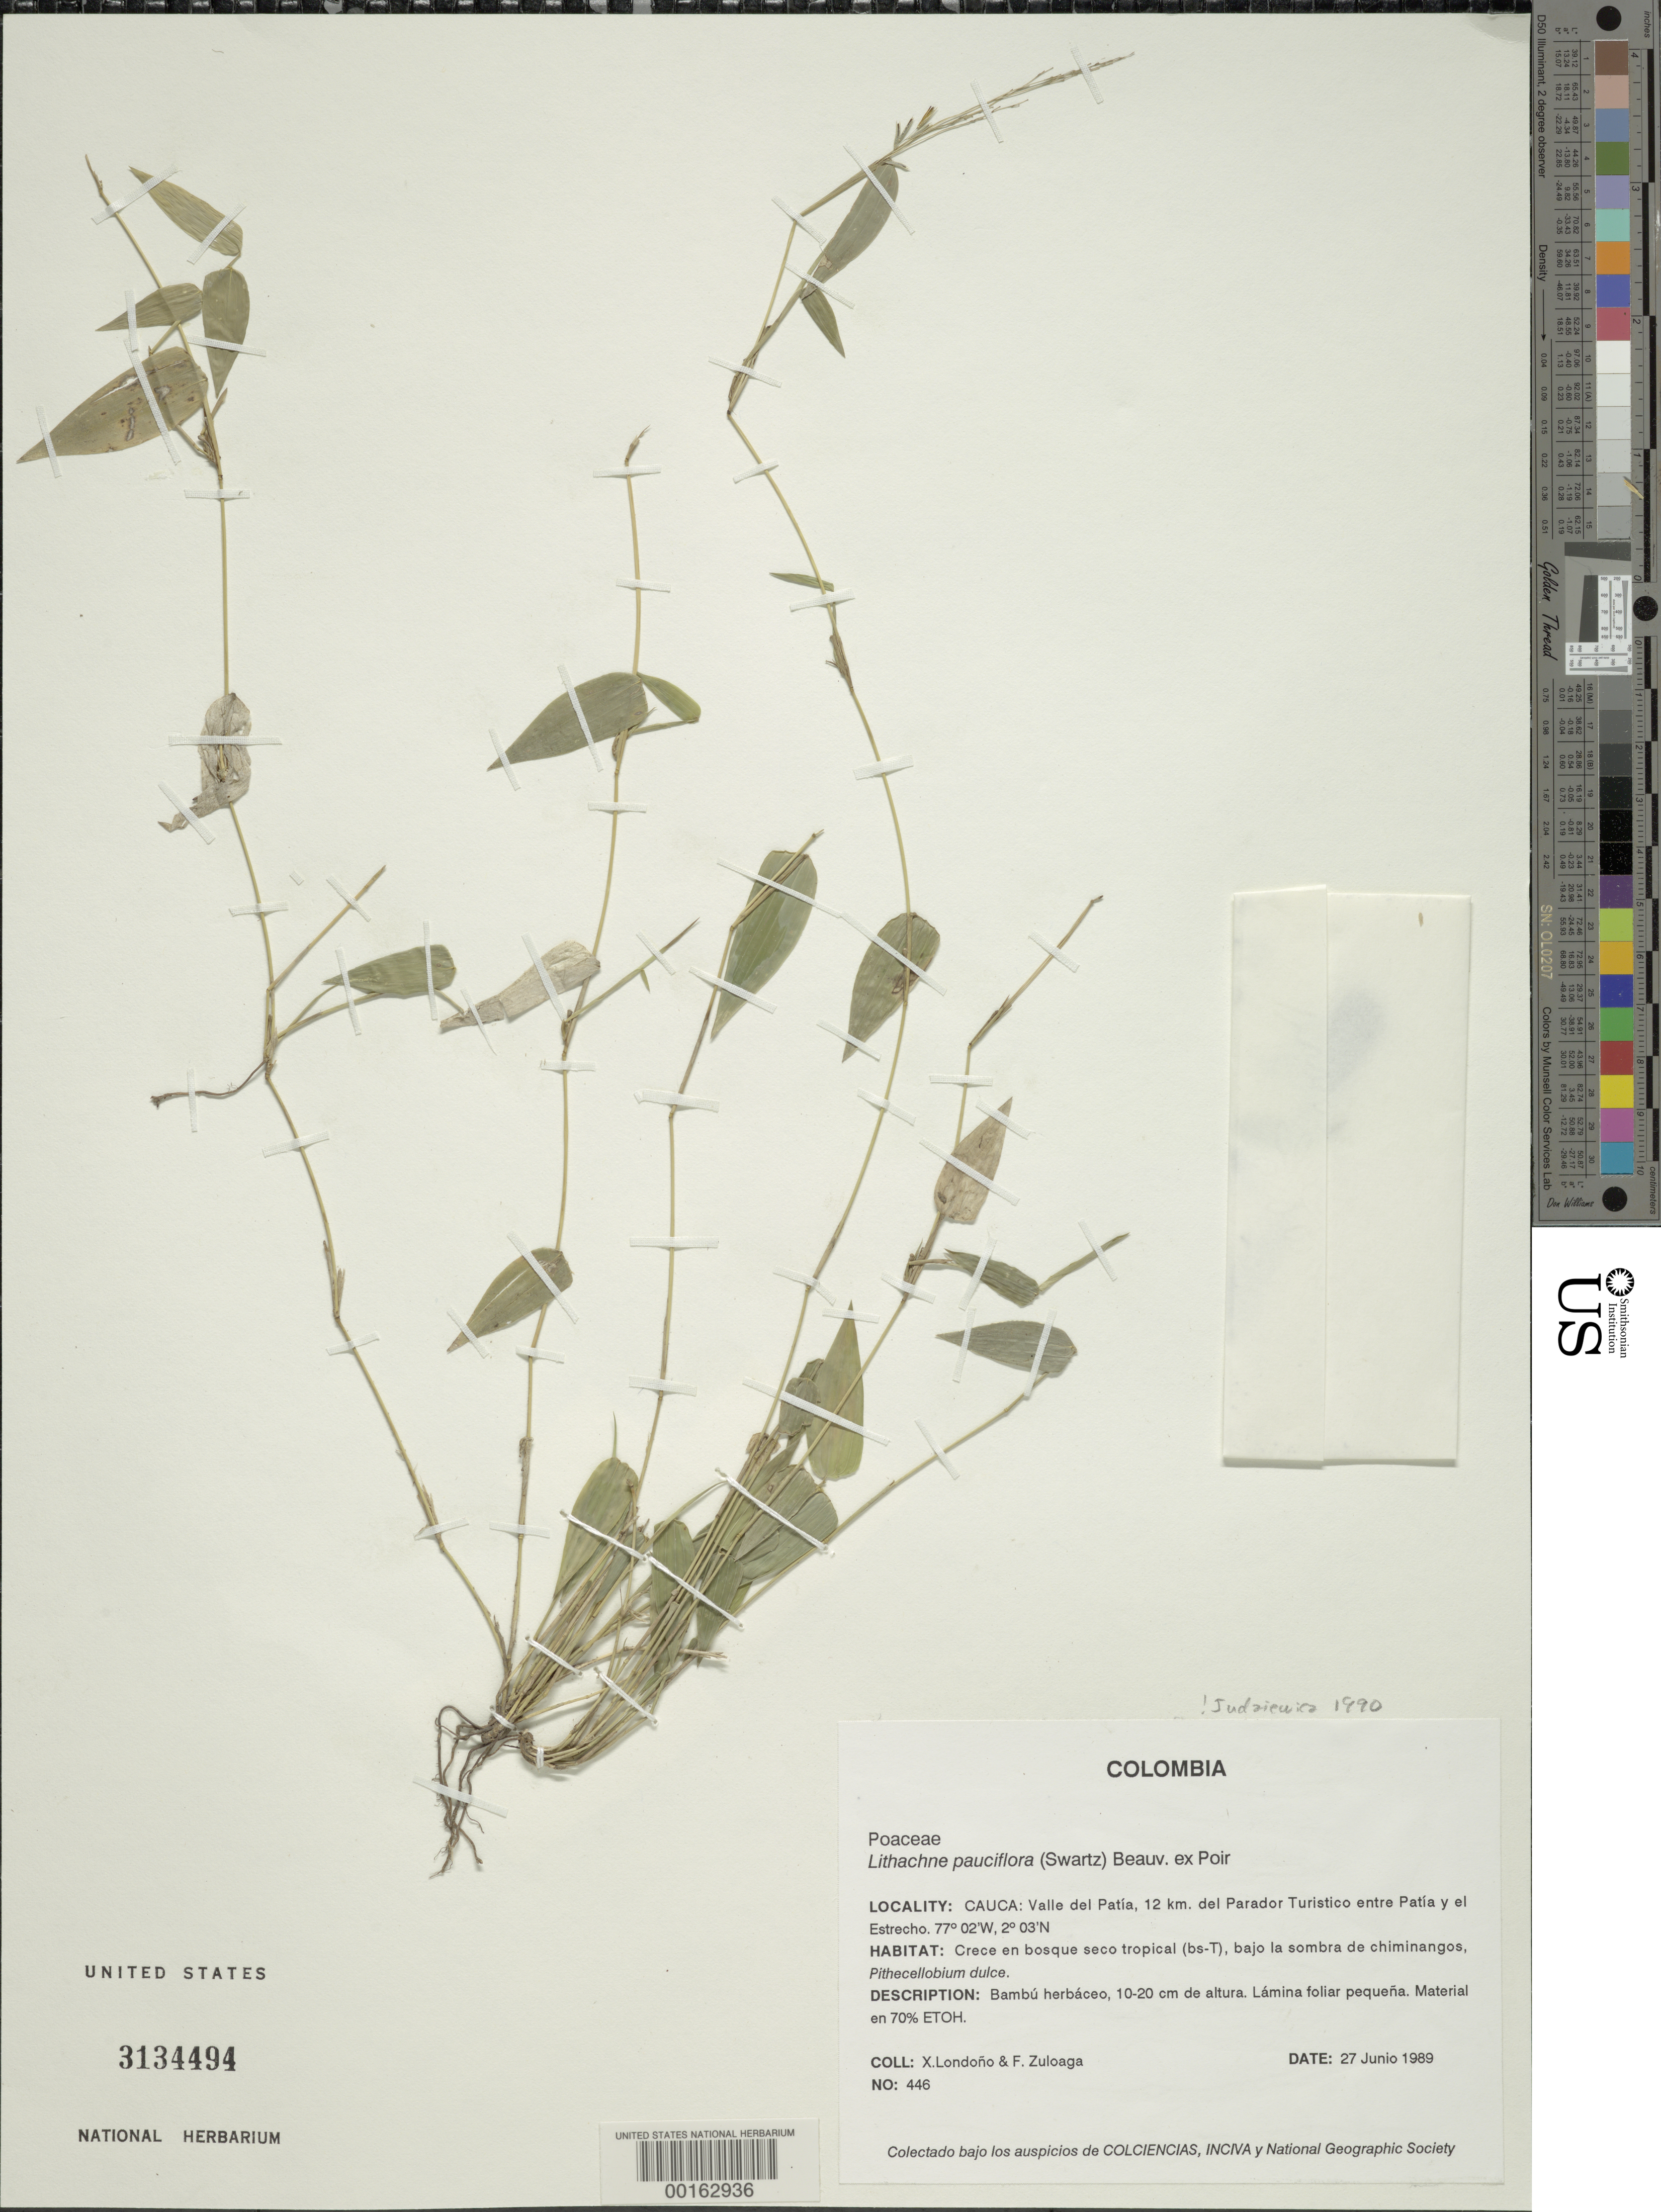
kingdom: Plantae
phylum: Tracheophyta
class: Liliopsida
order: Poales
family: Poaceae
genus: Lithachne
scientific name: Lithachne pauciflora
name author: (Sw.) P. Beauv.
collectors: X. Londoño & F. O. Zuloaga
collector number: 446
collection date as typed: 27 Jun 1989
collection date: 1989-06-27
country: Colombia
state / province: Cauca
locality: Valley del Patia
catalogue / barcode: US 3134494